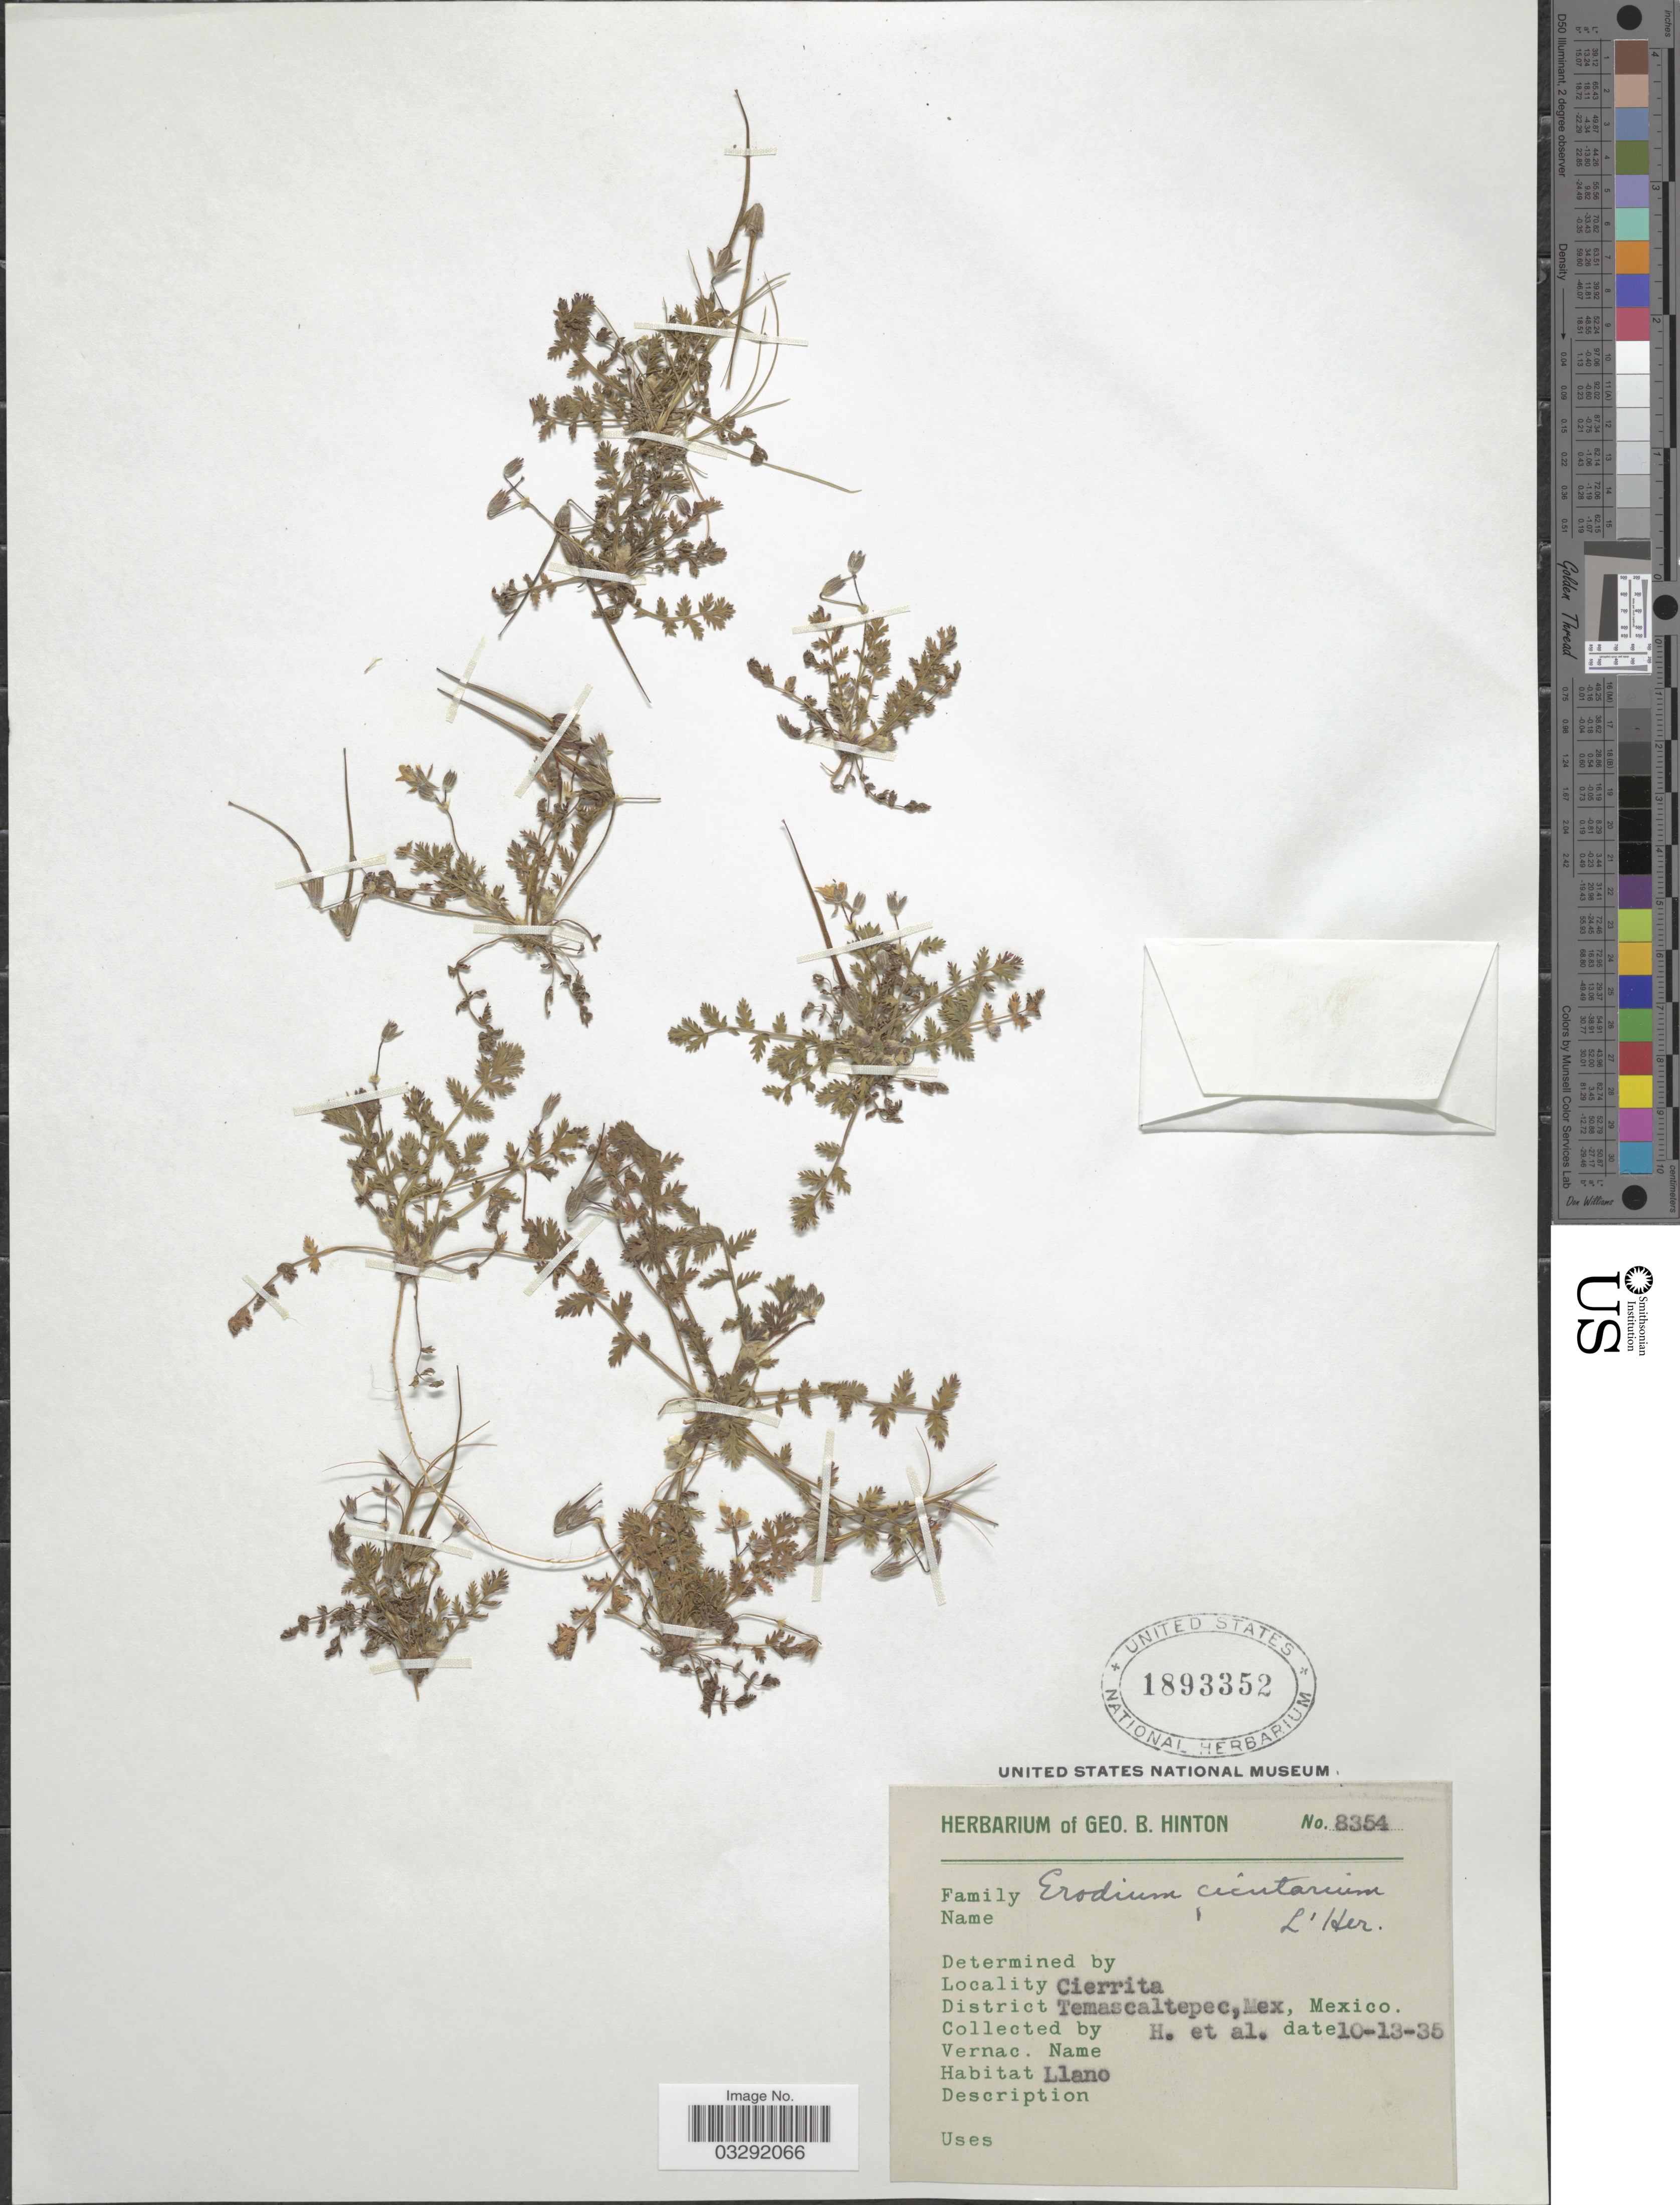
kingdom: Plantae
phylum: Tracheophyta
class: Magnoliopsida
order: Geraniales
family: Geraniaceae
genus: Erodium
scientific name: Erodium cicutarium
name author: (L.) L'Hér.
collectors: G. B. Hinton & et al.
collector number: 8354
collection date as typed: Transcribed d/m/y: 13/10/35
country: Mexico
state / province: México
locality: Cierrita. District Temascaltepec, Mex.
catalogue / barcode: US 1893352